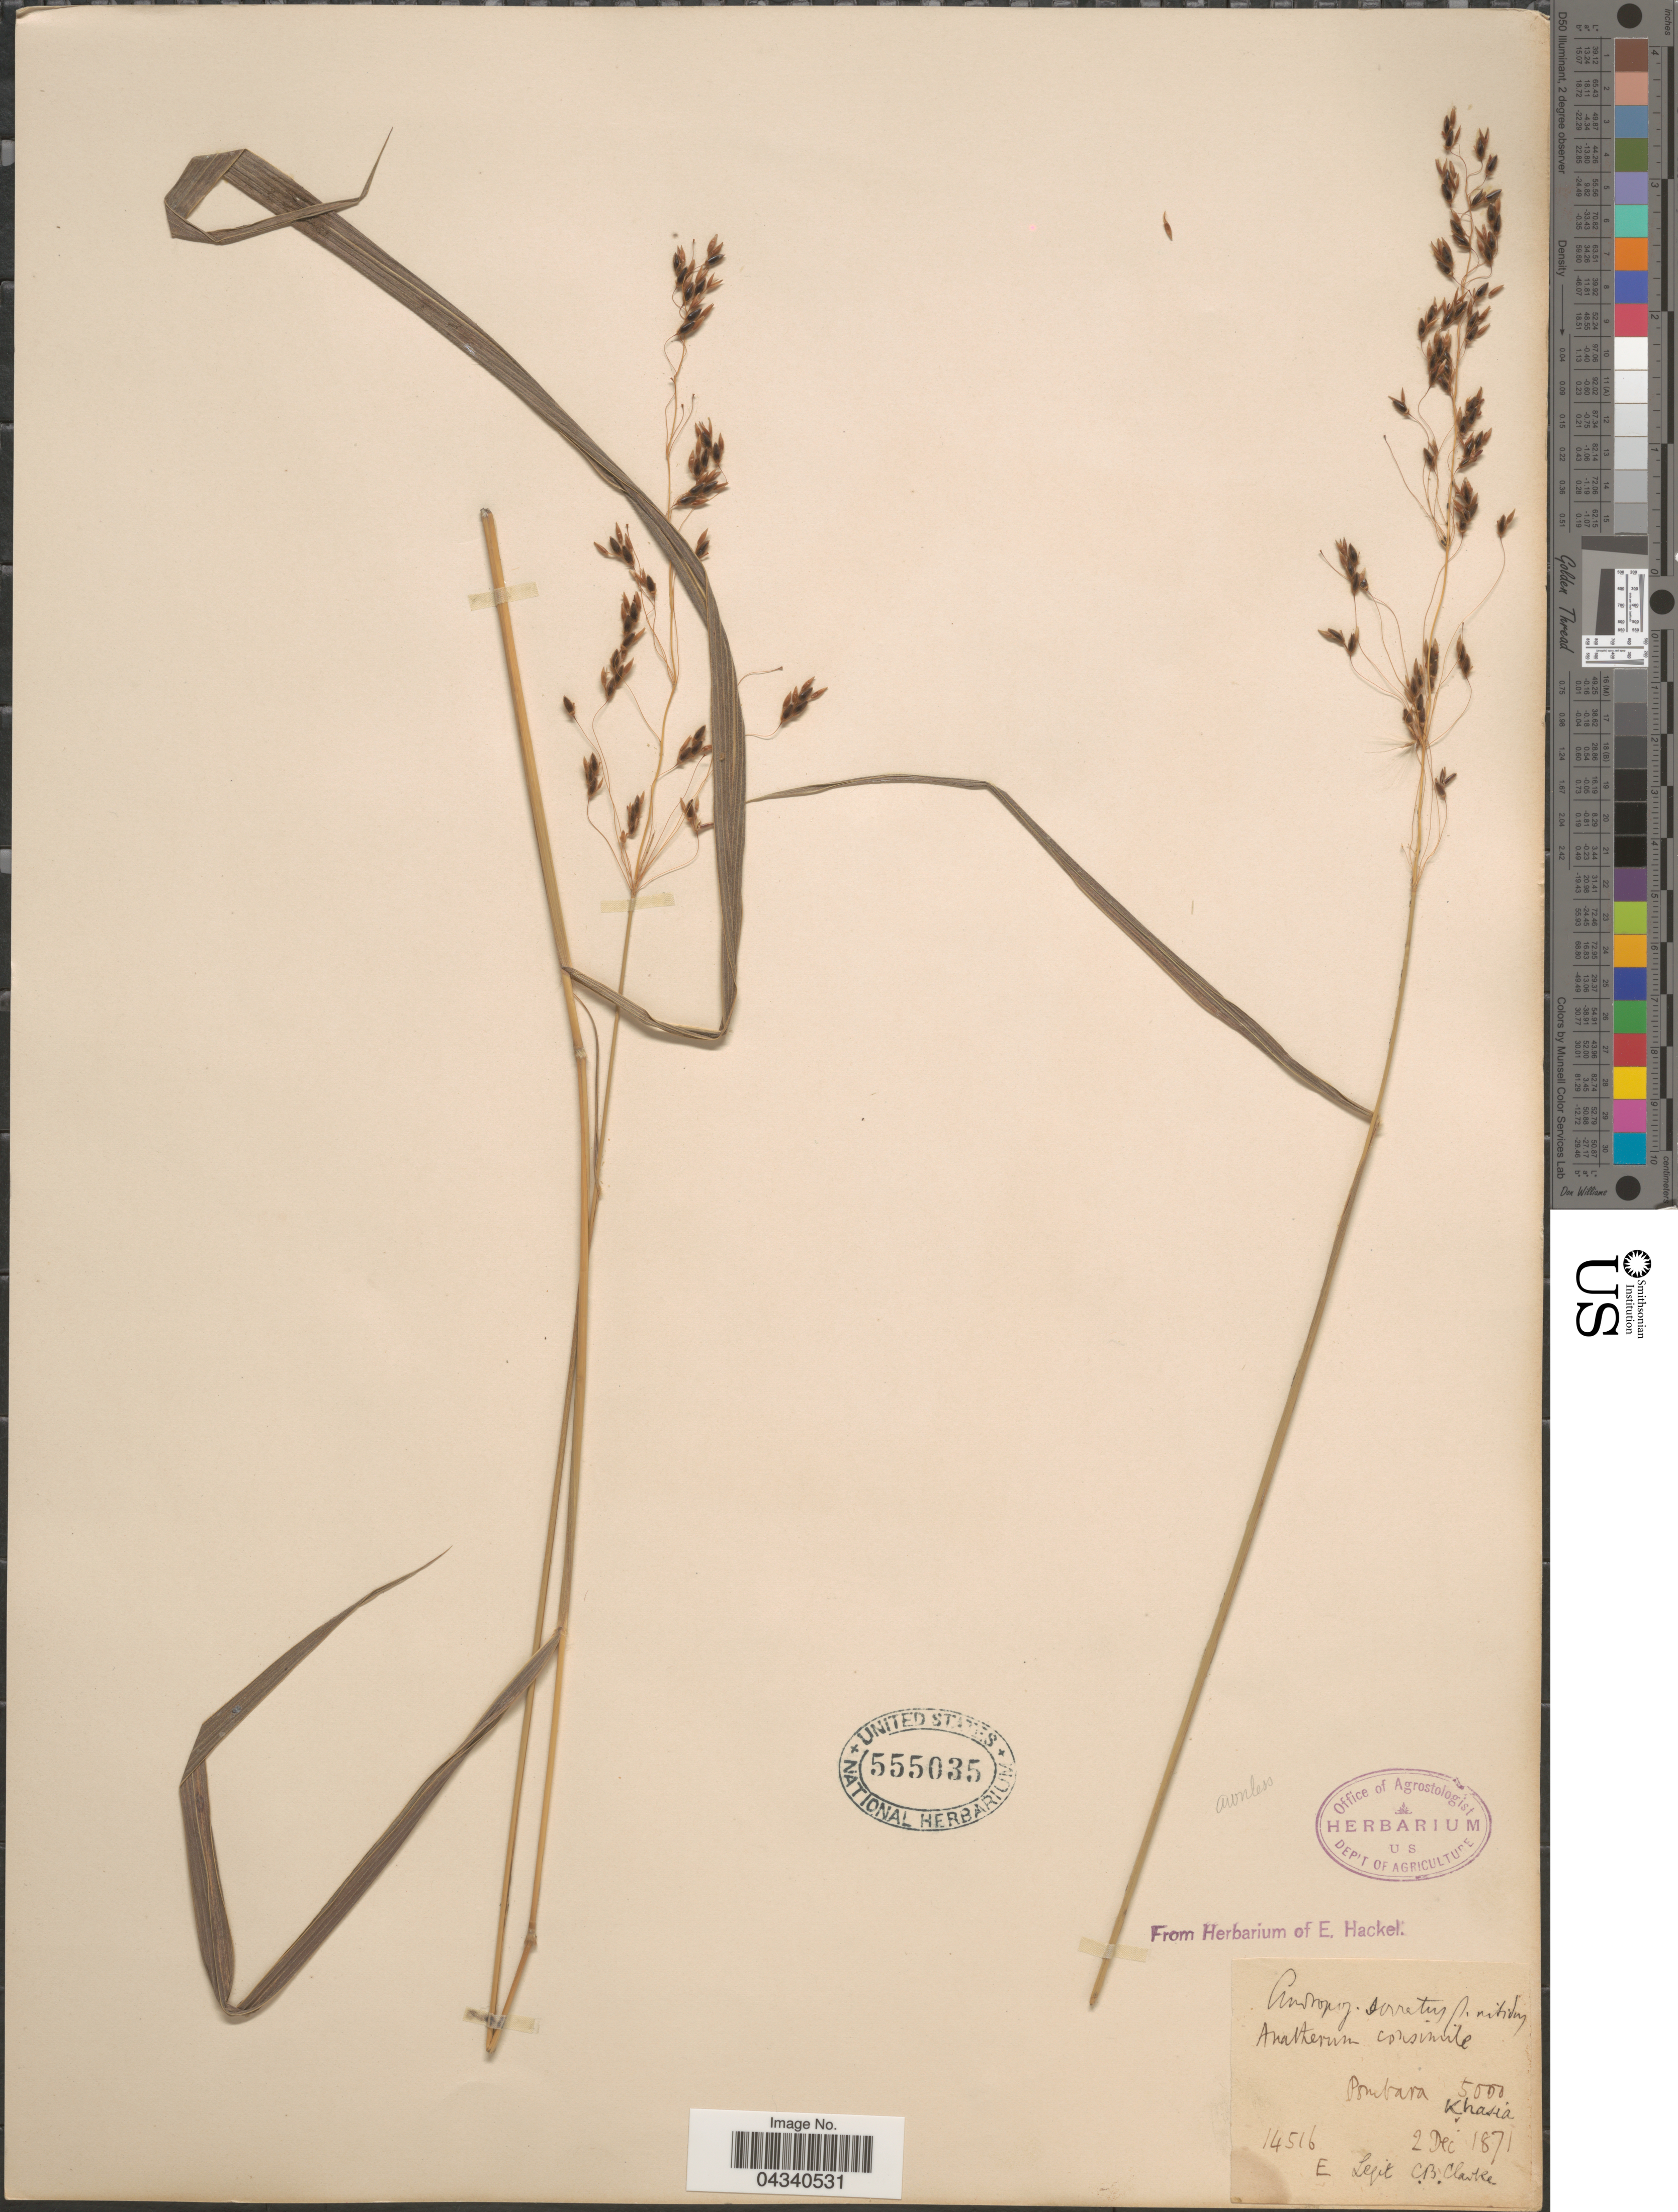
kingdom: Plantae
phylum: Tracheophyta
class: Liliopsida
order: Poales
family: Poaceae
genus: Sorghum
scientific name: Sorghum nitidum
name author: (Vahl) Pers.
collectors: C. B. Clarke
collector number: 14516E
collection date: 1871-12-02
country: India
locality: Pombara. Khasia.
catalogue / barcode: US 555035